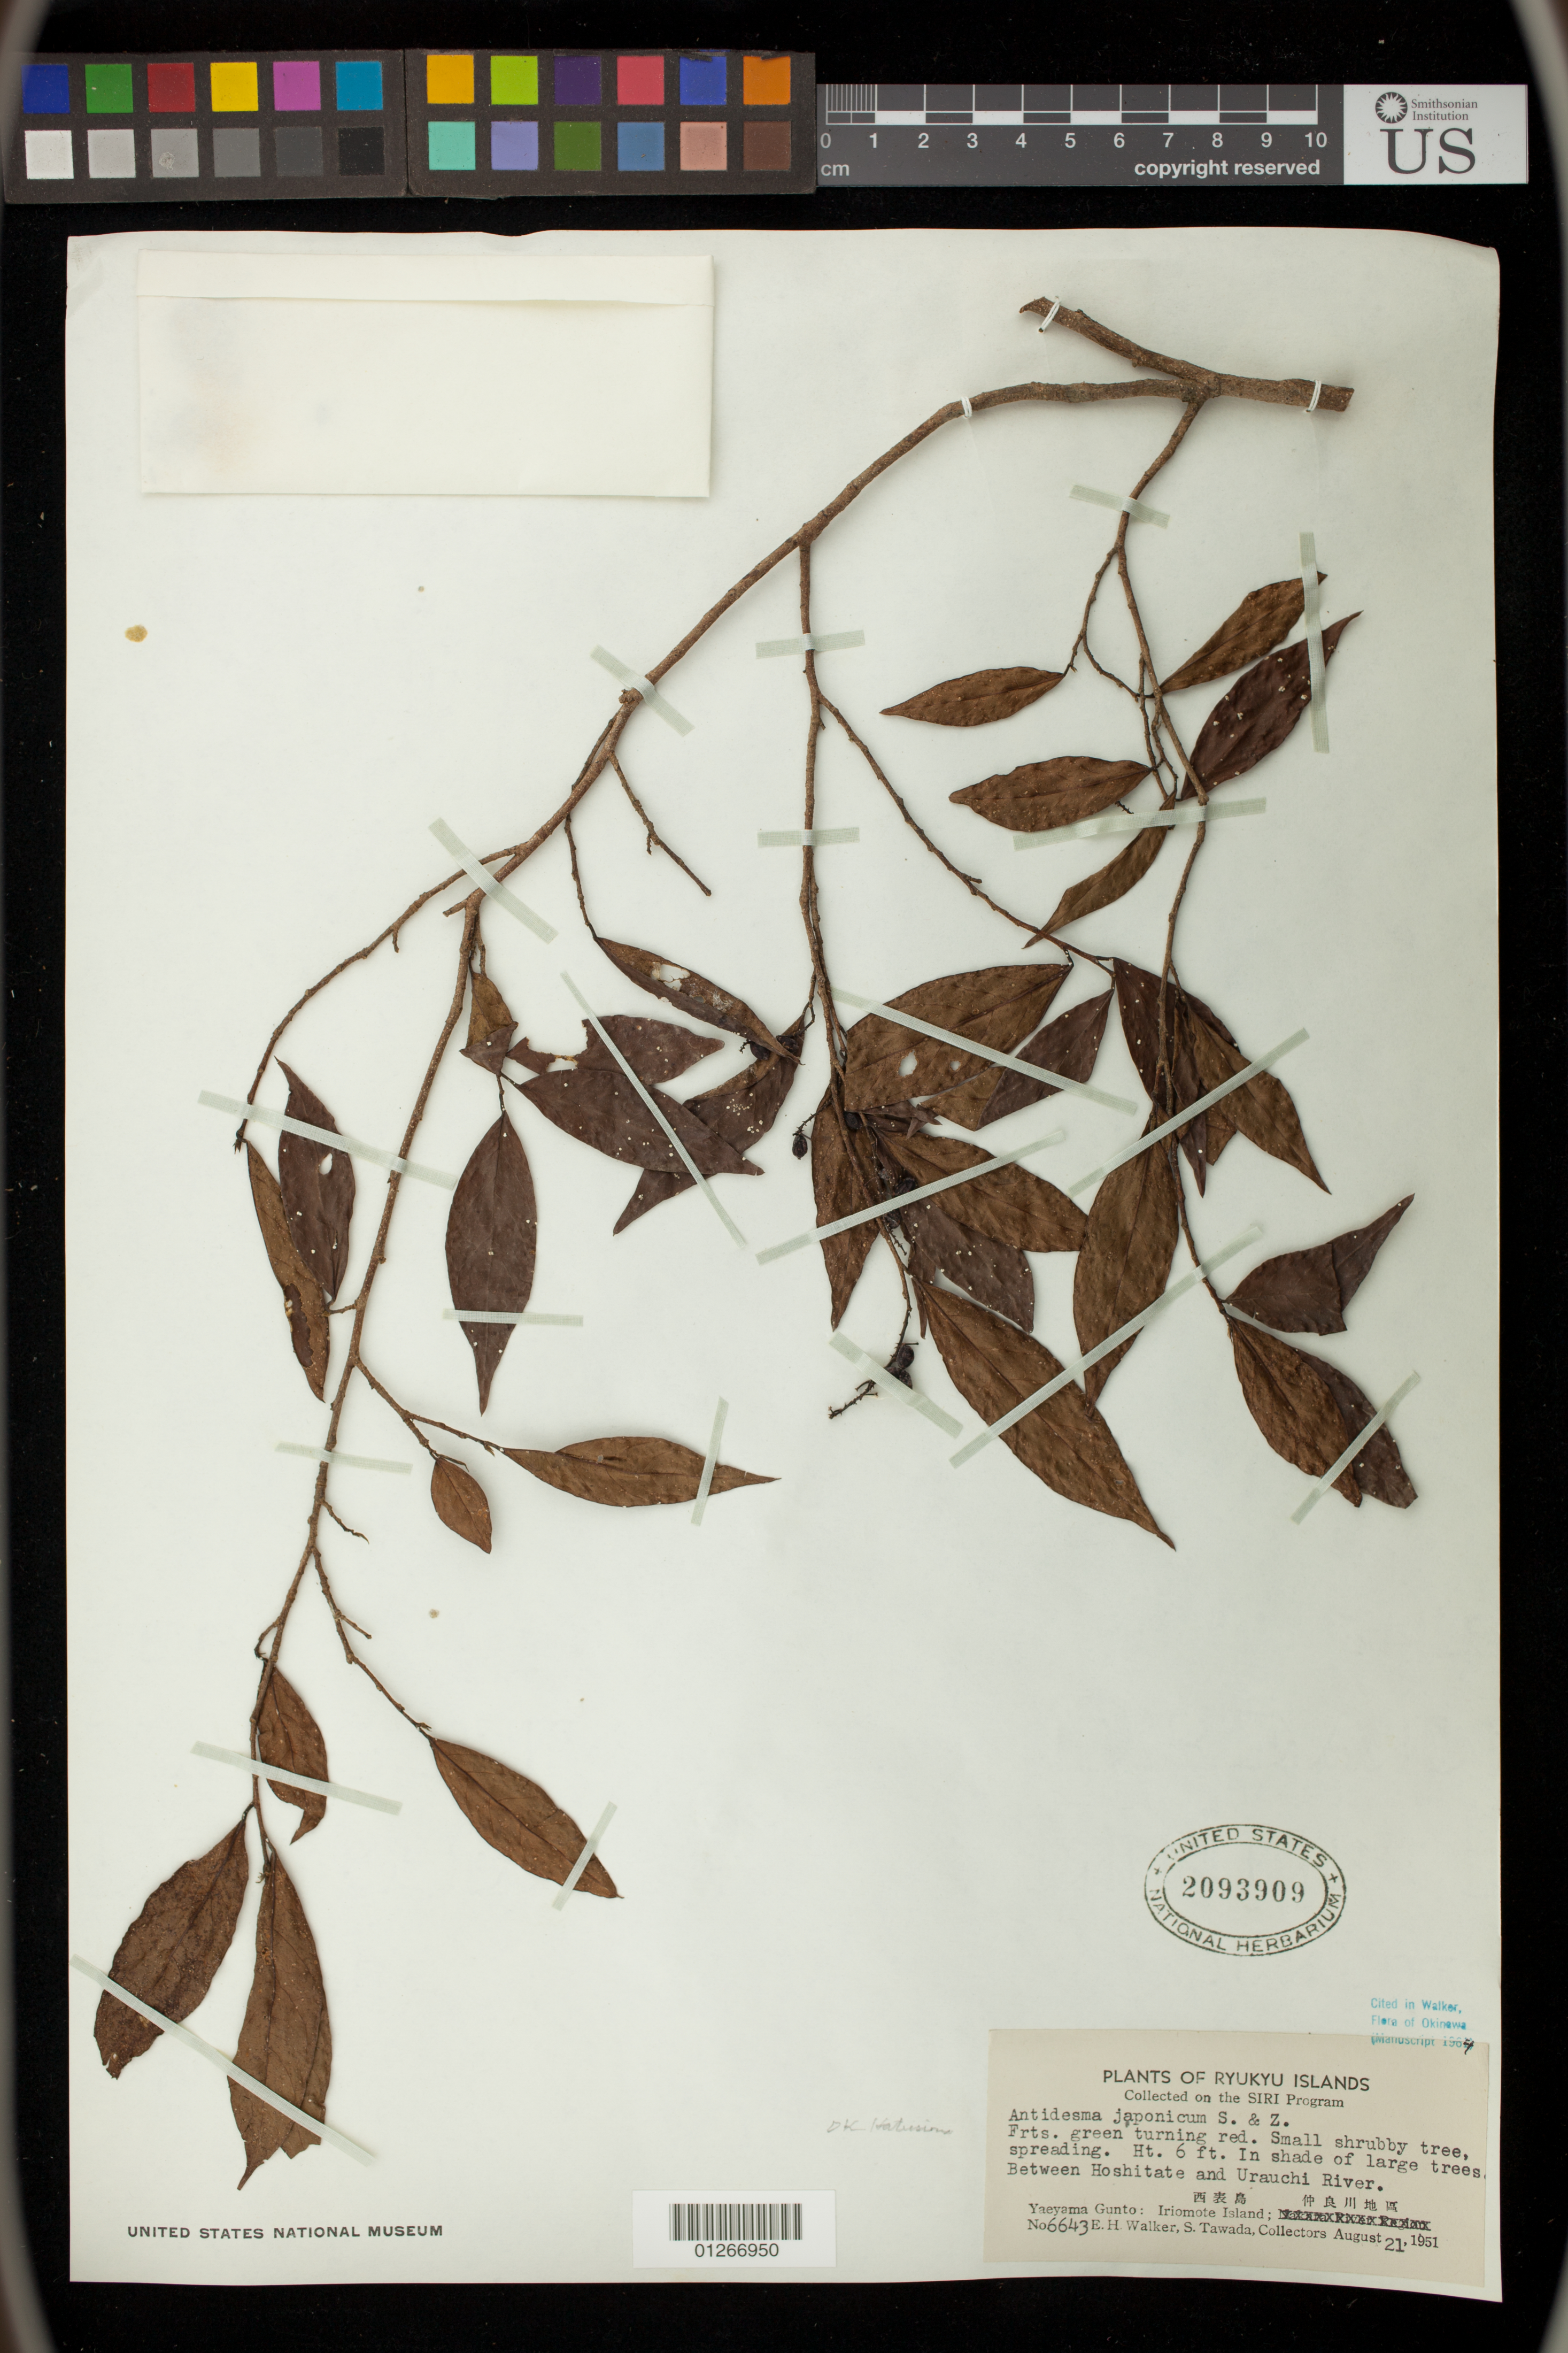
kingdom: Plantae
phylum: Tracheophyta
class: Magnoliopsida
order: Malpighiales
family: Phyllanthaceae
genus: Antidesma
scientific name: Antidesma japonicum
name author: Siebert & Zucc.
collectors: S. Tawada & E. H. Walker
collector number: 6643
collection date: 1951-08-21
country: Japan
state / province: Okinawa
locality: Yaeyama Gunto: Iriomote Island; Ryukyu Islands : Between Hoshitate and Urauchi River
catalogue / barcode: US 2093909